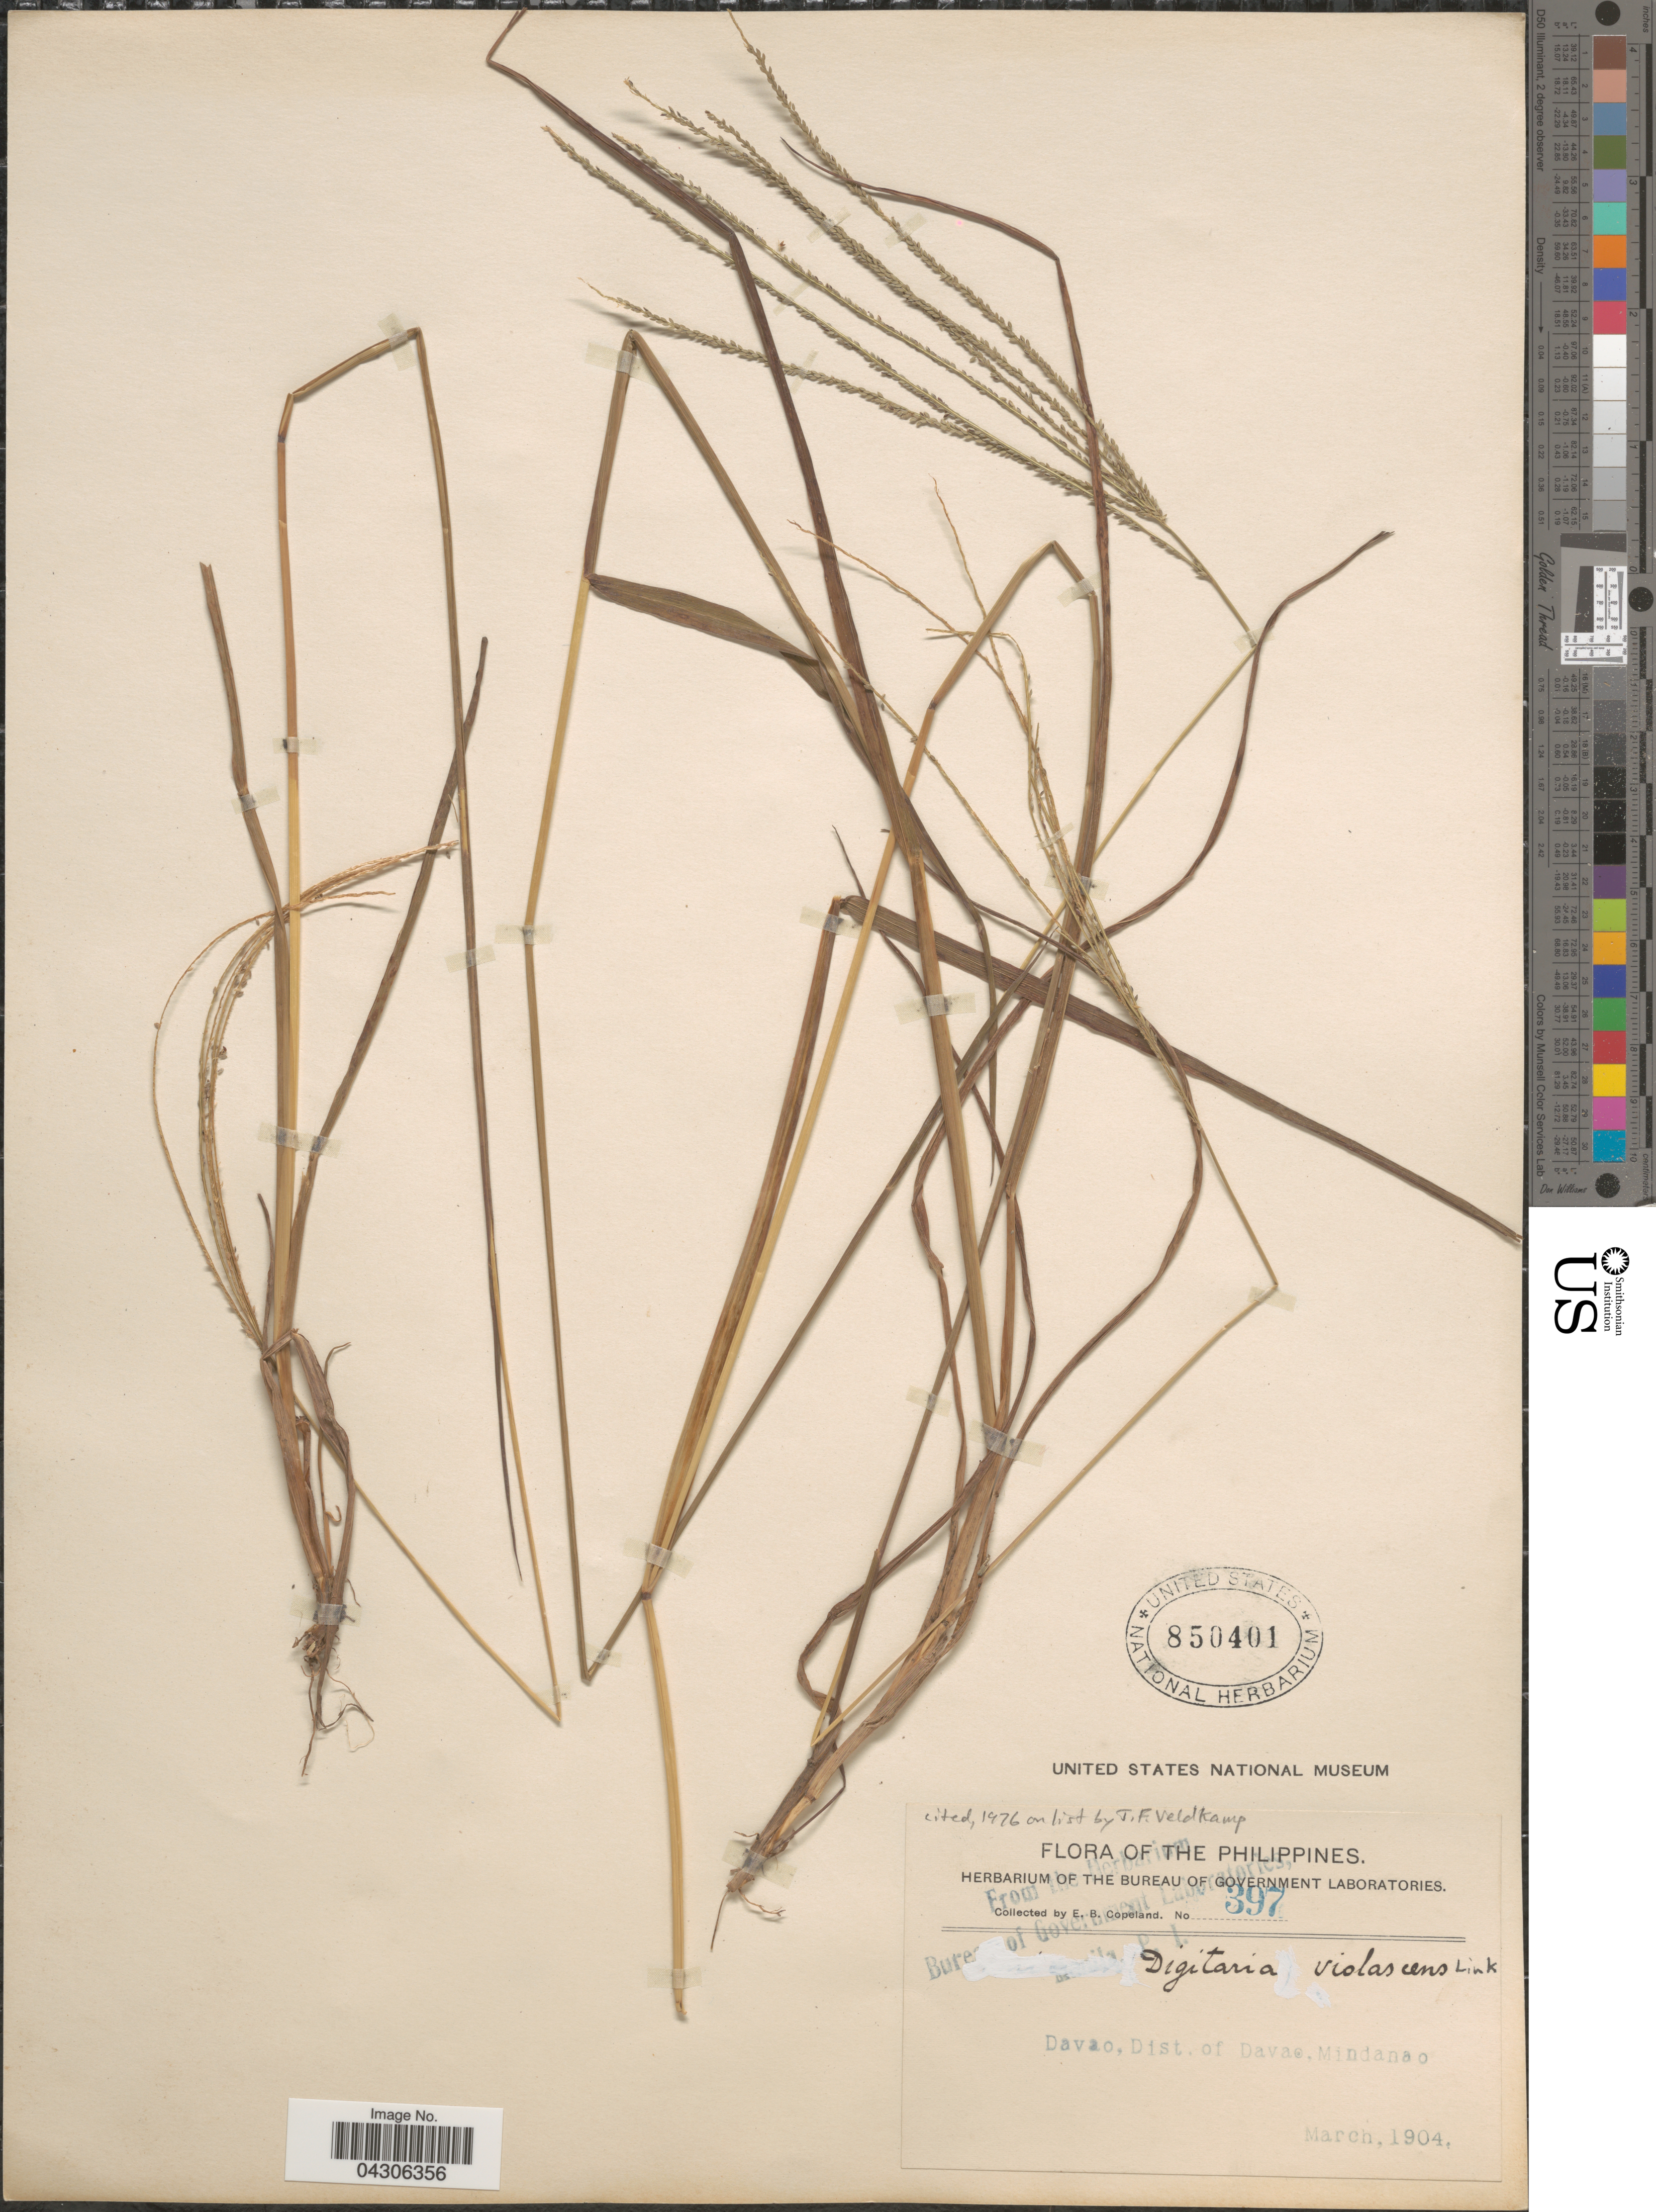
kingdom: Plantae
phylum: Tracheophyta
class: Liliopsida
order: Poales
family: Poaceae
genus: Digitaria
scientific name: Digitaria violascens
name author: Link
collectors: E. B. Copeland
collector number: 397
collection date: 1904-03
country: Philippines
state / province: Davao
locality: Dist. of Davao, Mindanao.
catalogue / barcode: US 850401